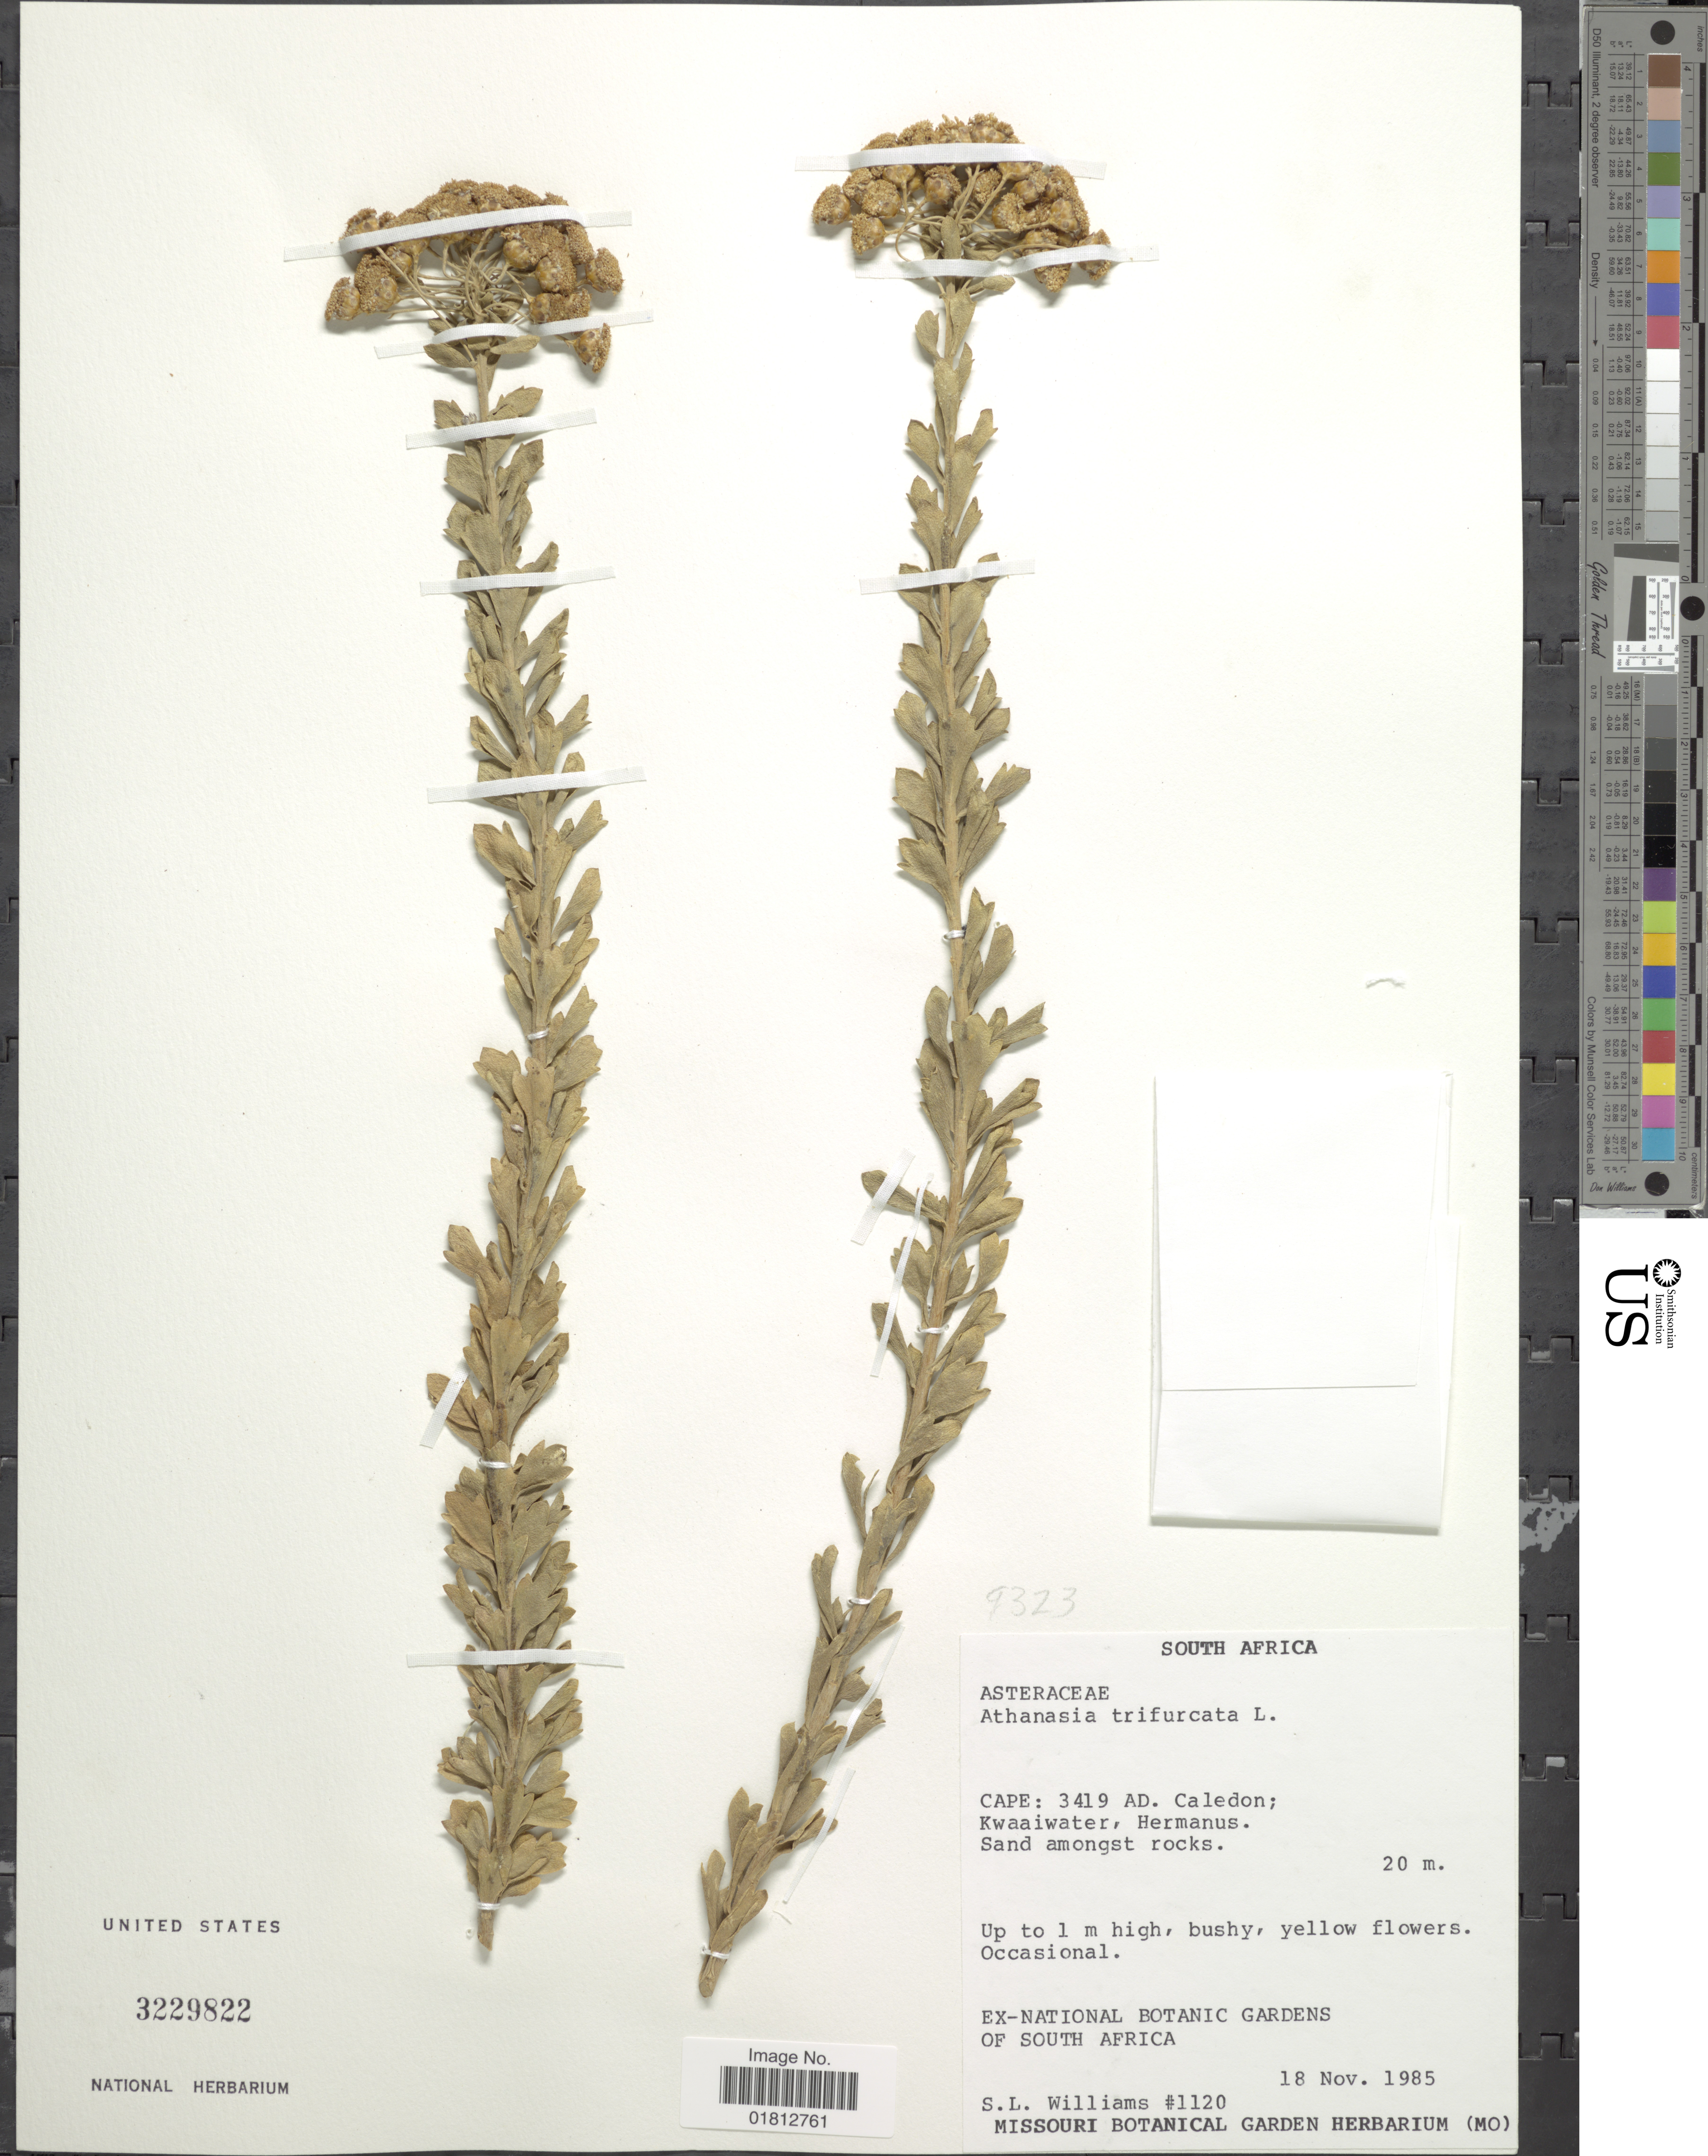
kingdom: Plantae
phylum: Tracheophyta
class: Magnoliopsida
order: Asterales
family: Asteraceae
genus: Athanasia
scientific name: Athanasia trifurcata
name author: (L.) L.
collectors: S. L. Williams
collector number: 1120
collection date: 1985-11-18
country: South Africa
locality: Cape, 3419 AD. Caledon, Kwaaiwater, Hermanus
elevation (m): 20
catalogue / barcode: US 3229822